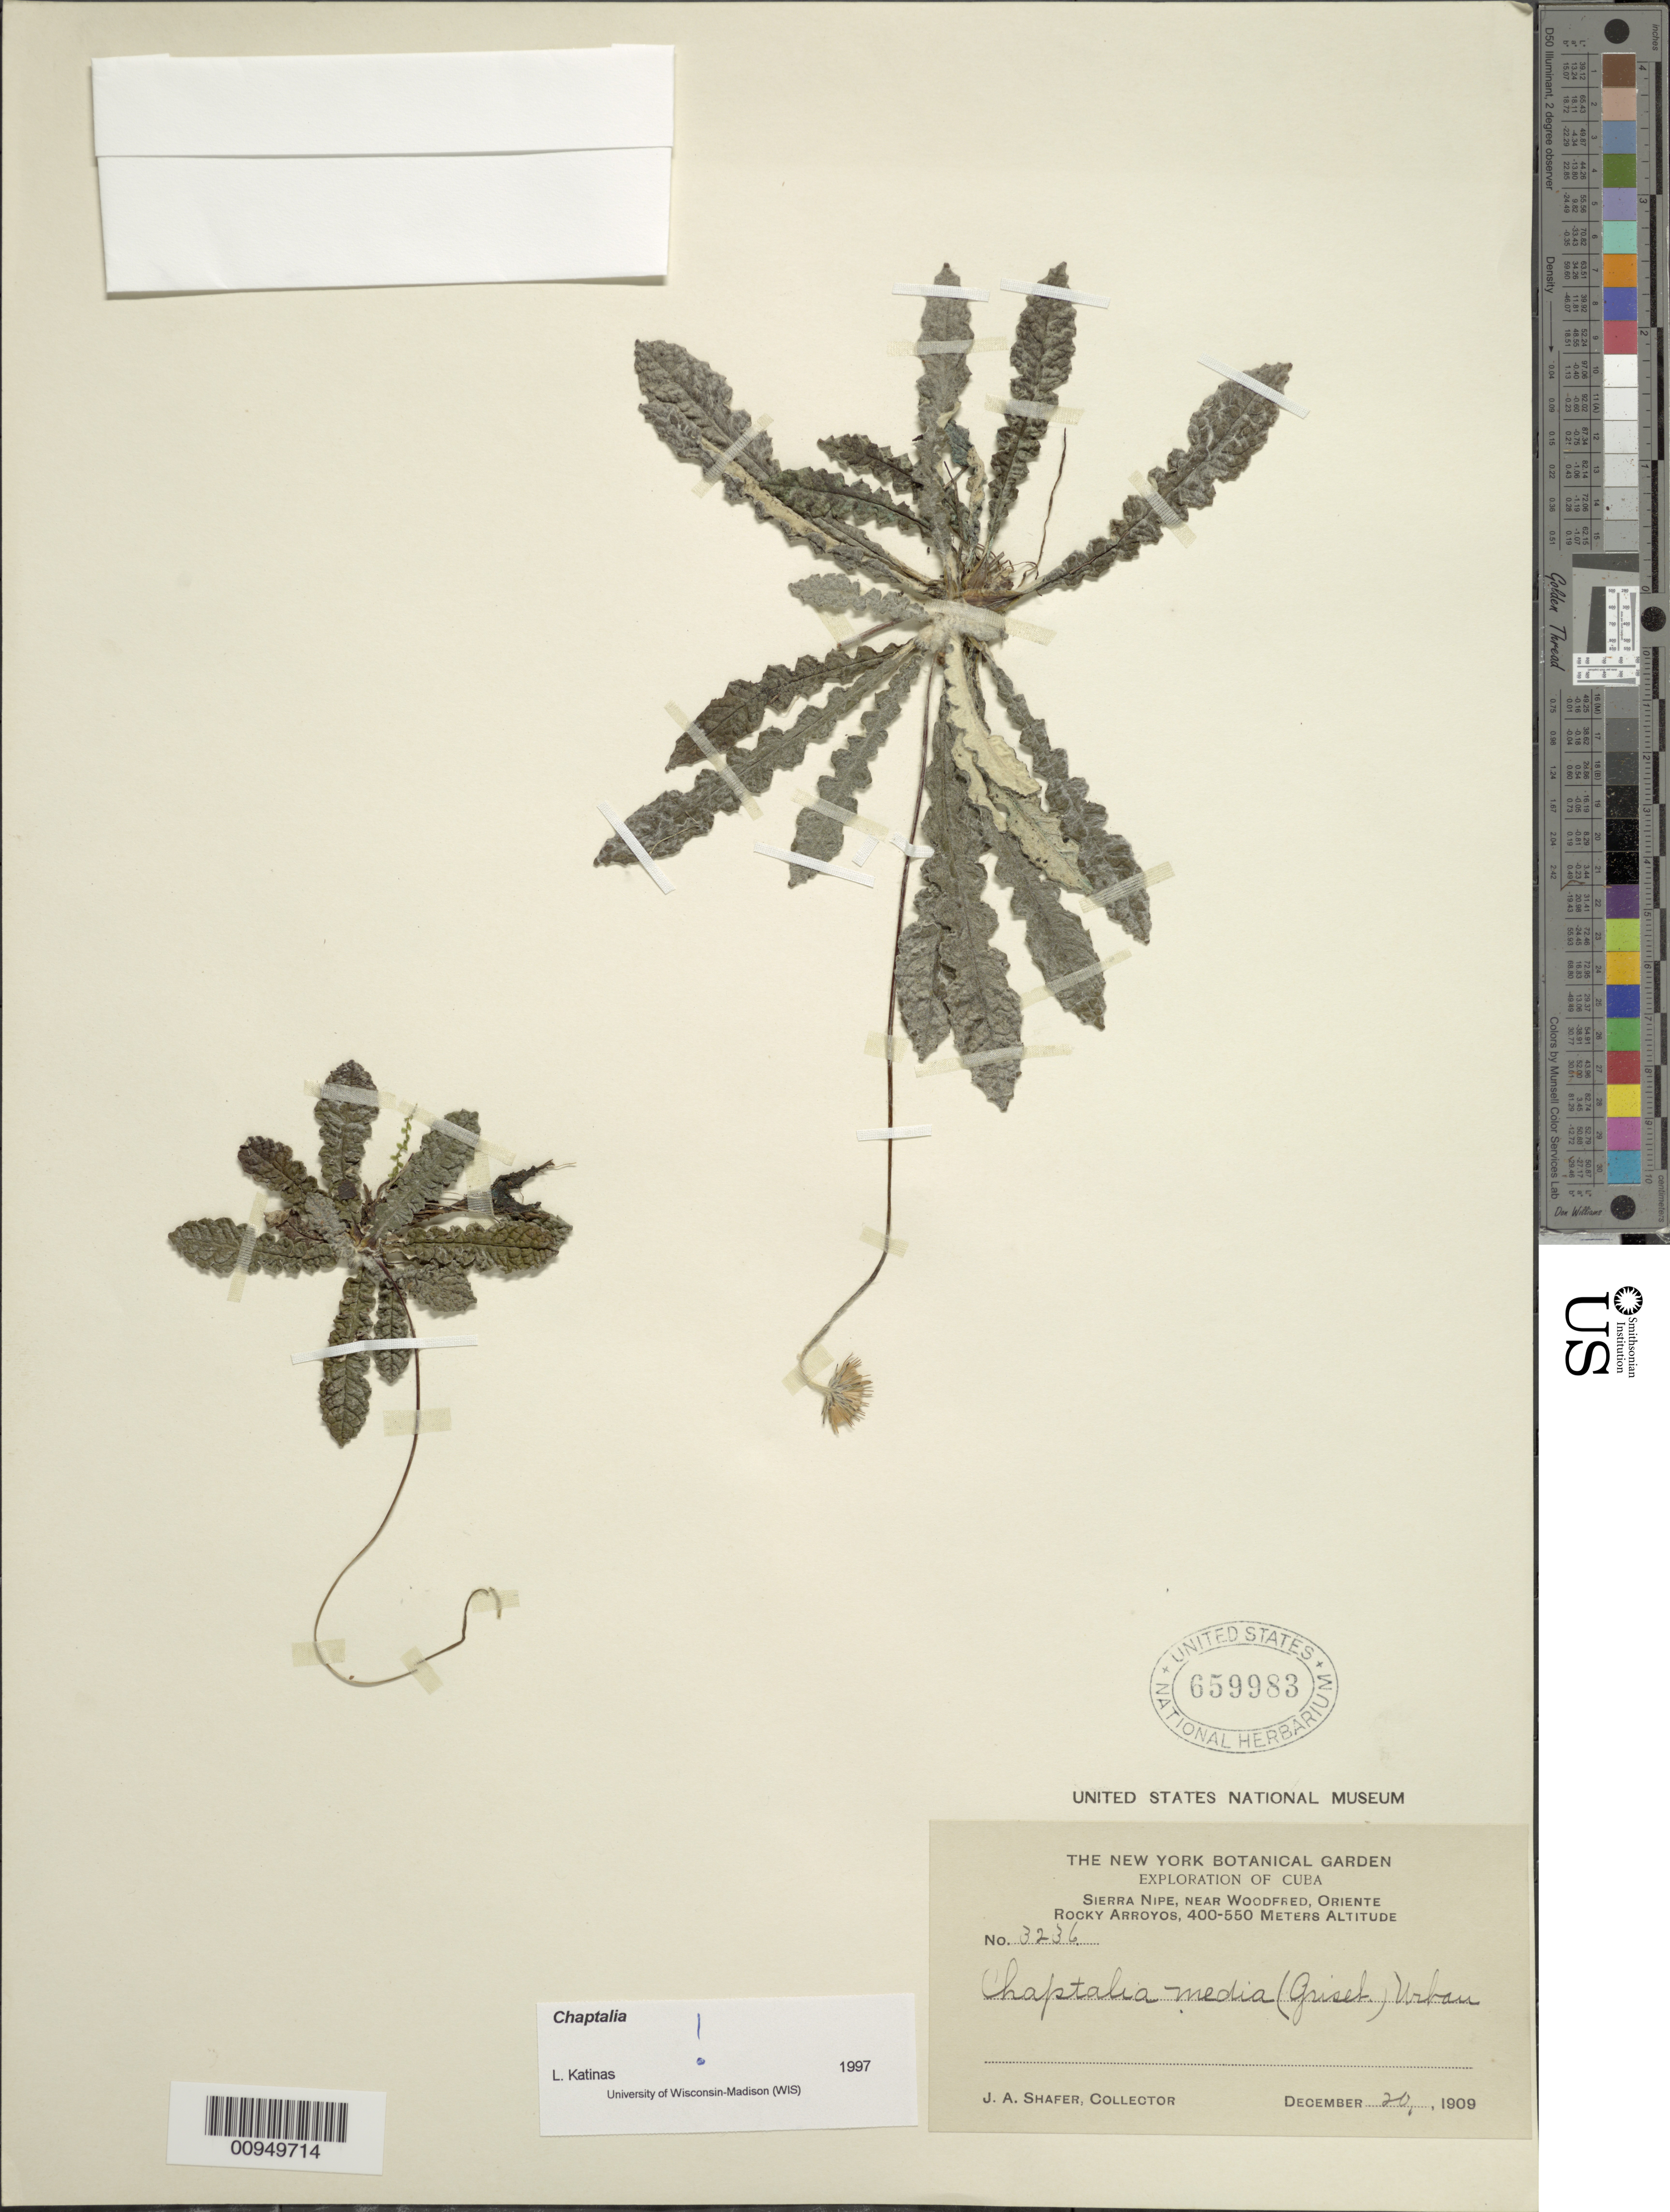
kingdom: Plantae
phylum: Tracheophyta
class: Magnoliopsida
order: Asterales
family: Asteraceae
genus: Chaptalia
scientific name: Chaptalia media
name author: (C. Wright) Urb.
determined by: Katinas, L.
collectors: J. A. Shafer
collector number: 3236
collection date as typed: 20 Dec 1909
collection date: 1909-12-20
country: Cuba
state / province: Holguín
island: Cuba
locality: Sierra Nipe, near Woodfred [Oriente]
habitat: Rocky arroyos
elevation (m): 400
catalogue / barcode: US 659983